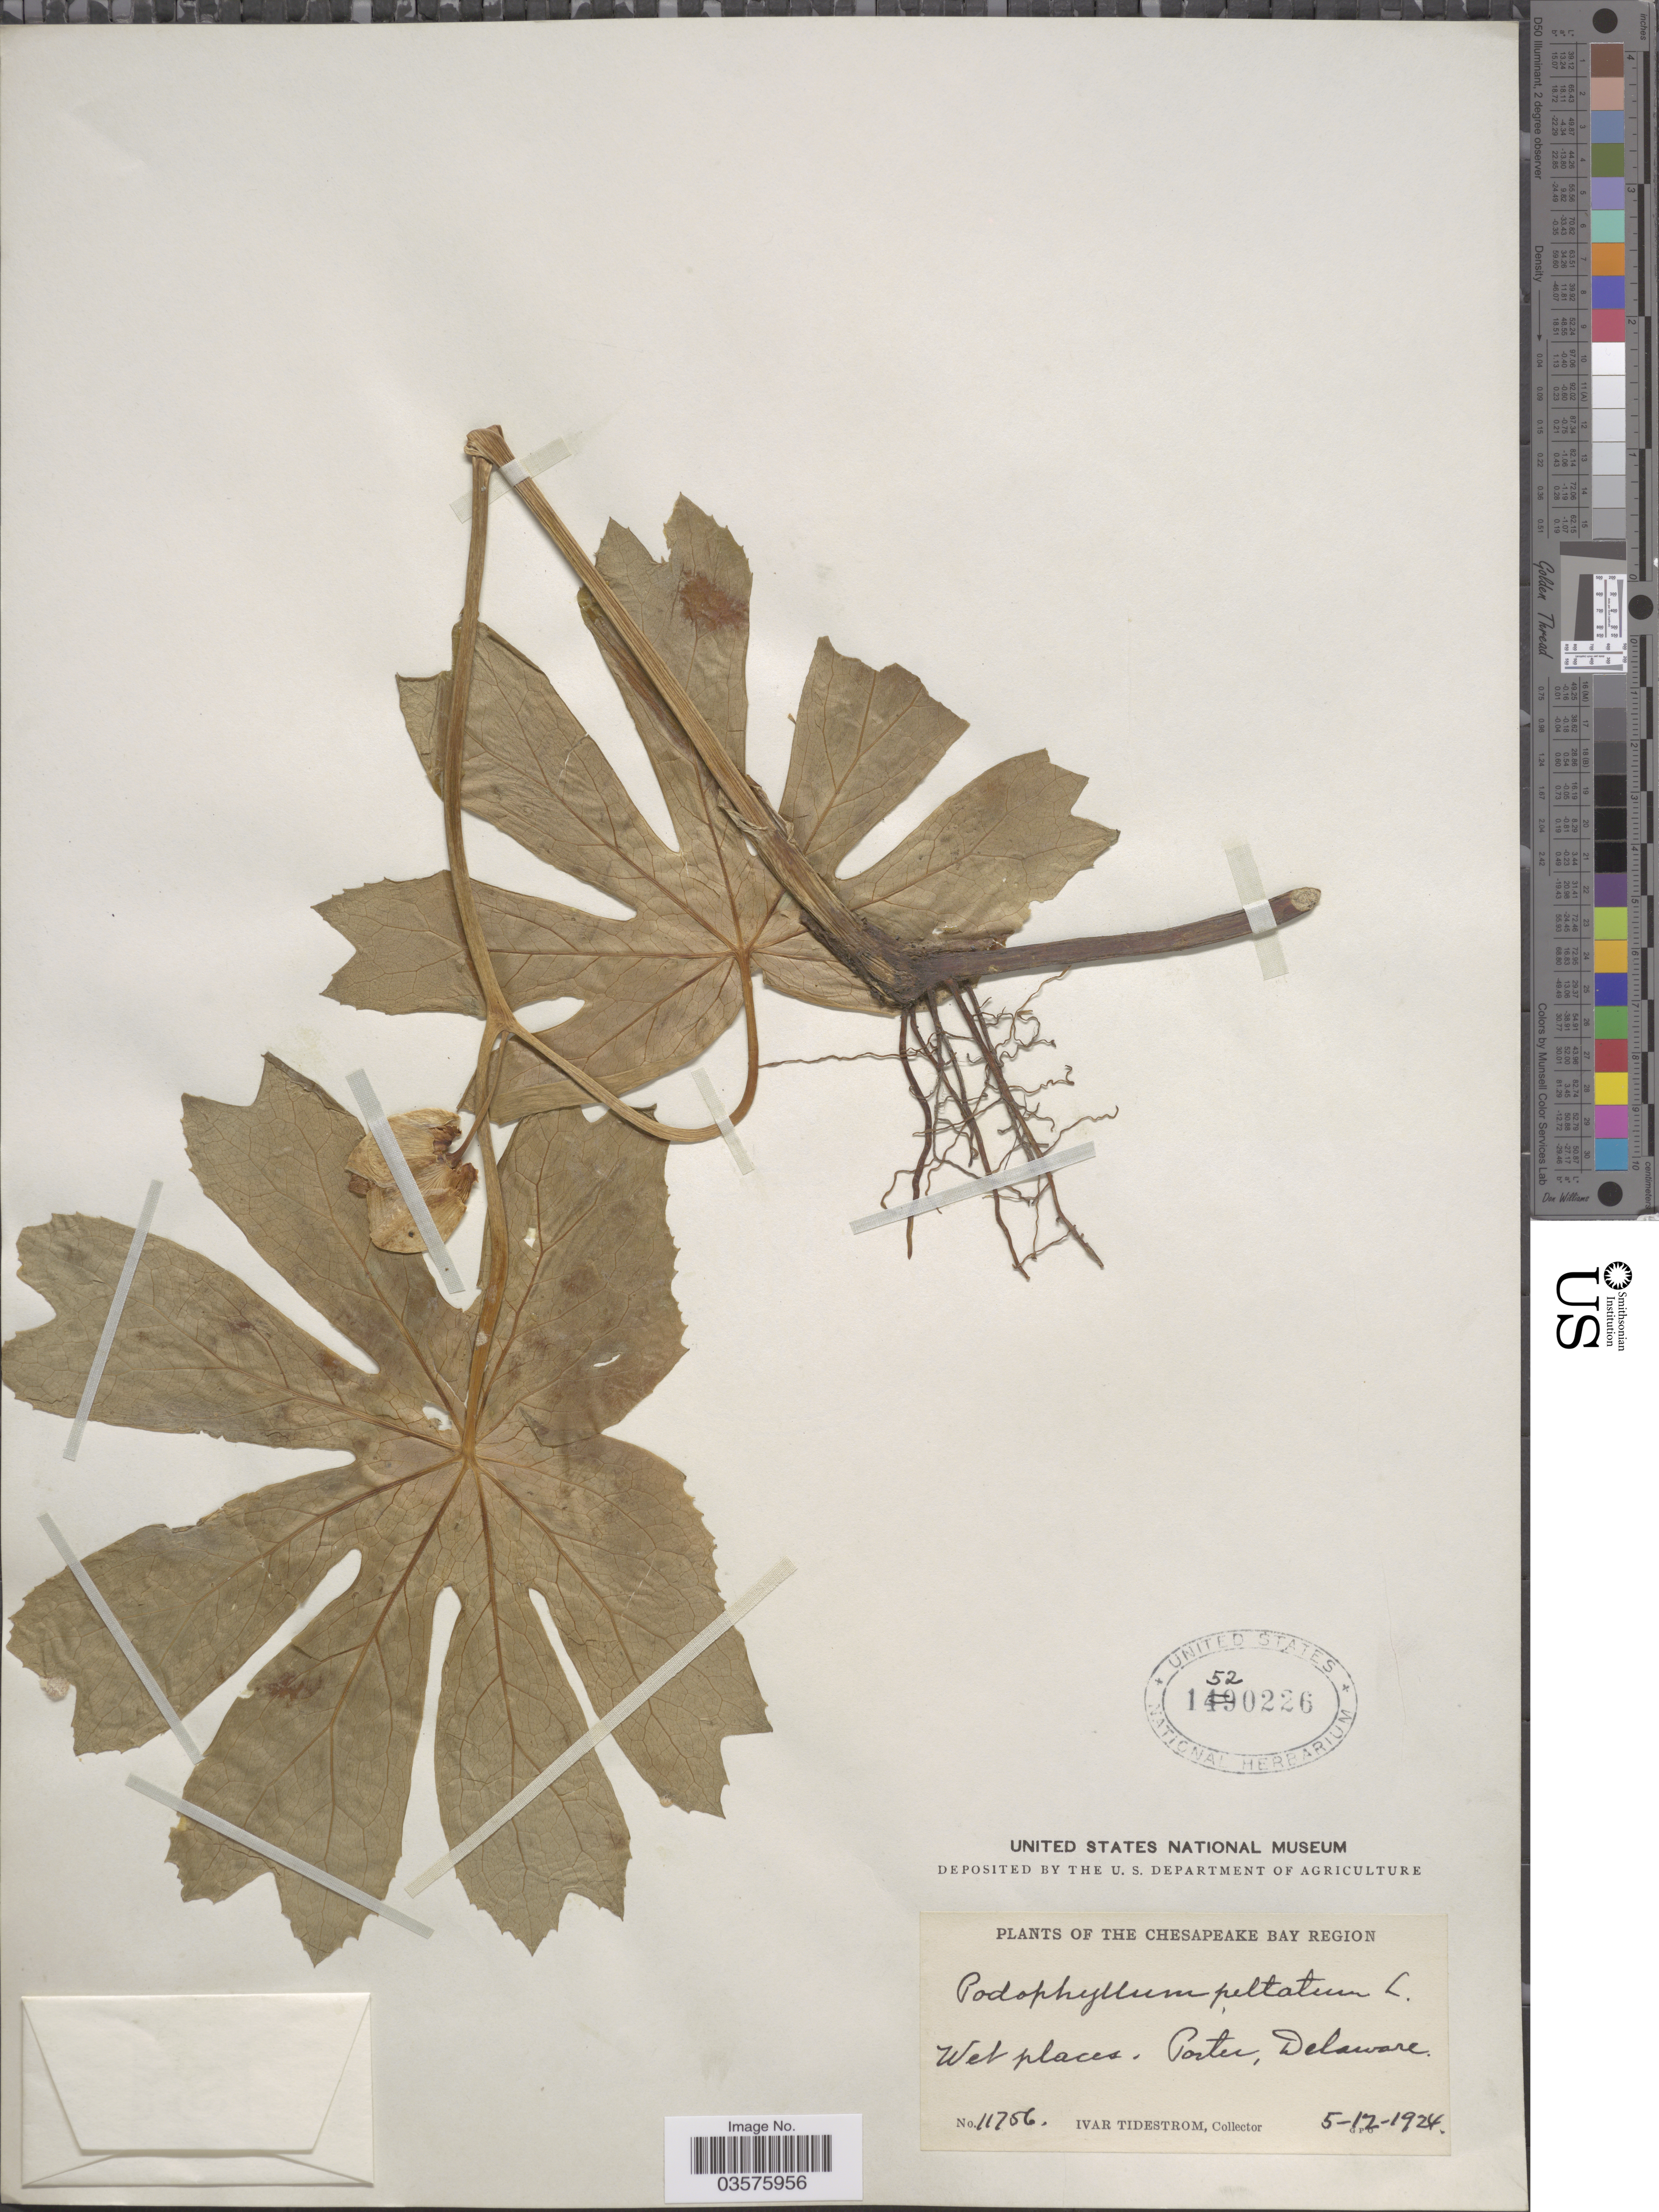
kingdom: Plantae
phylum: Tracheophyta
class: Magnoliopsida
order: Ranunculales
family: Berberidaceae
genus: Podophyllum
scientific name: Podophyllum peltatum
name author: L.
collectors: I. F. Tidestrom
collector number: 11756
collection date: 1924-05-12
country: United States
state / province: Delaware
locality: The Chesapeake Bay Region. Wet places, Porter.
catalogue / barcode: US 1520226